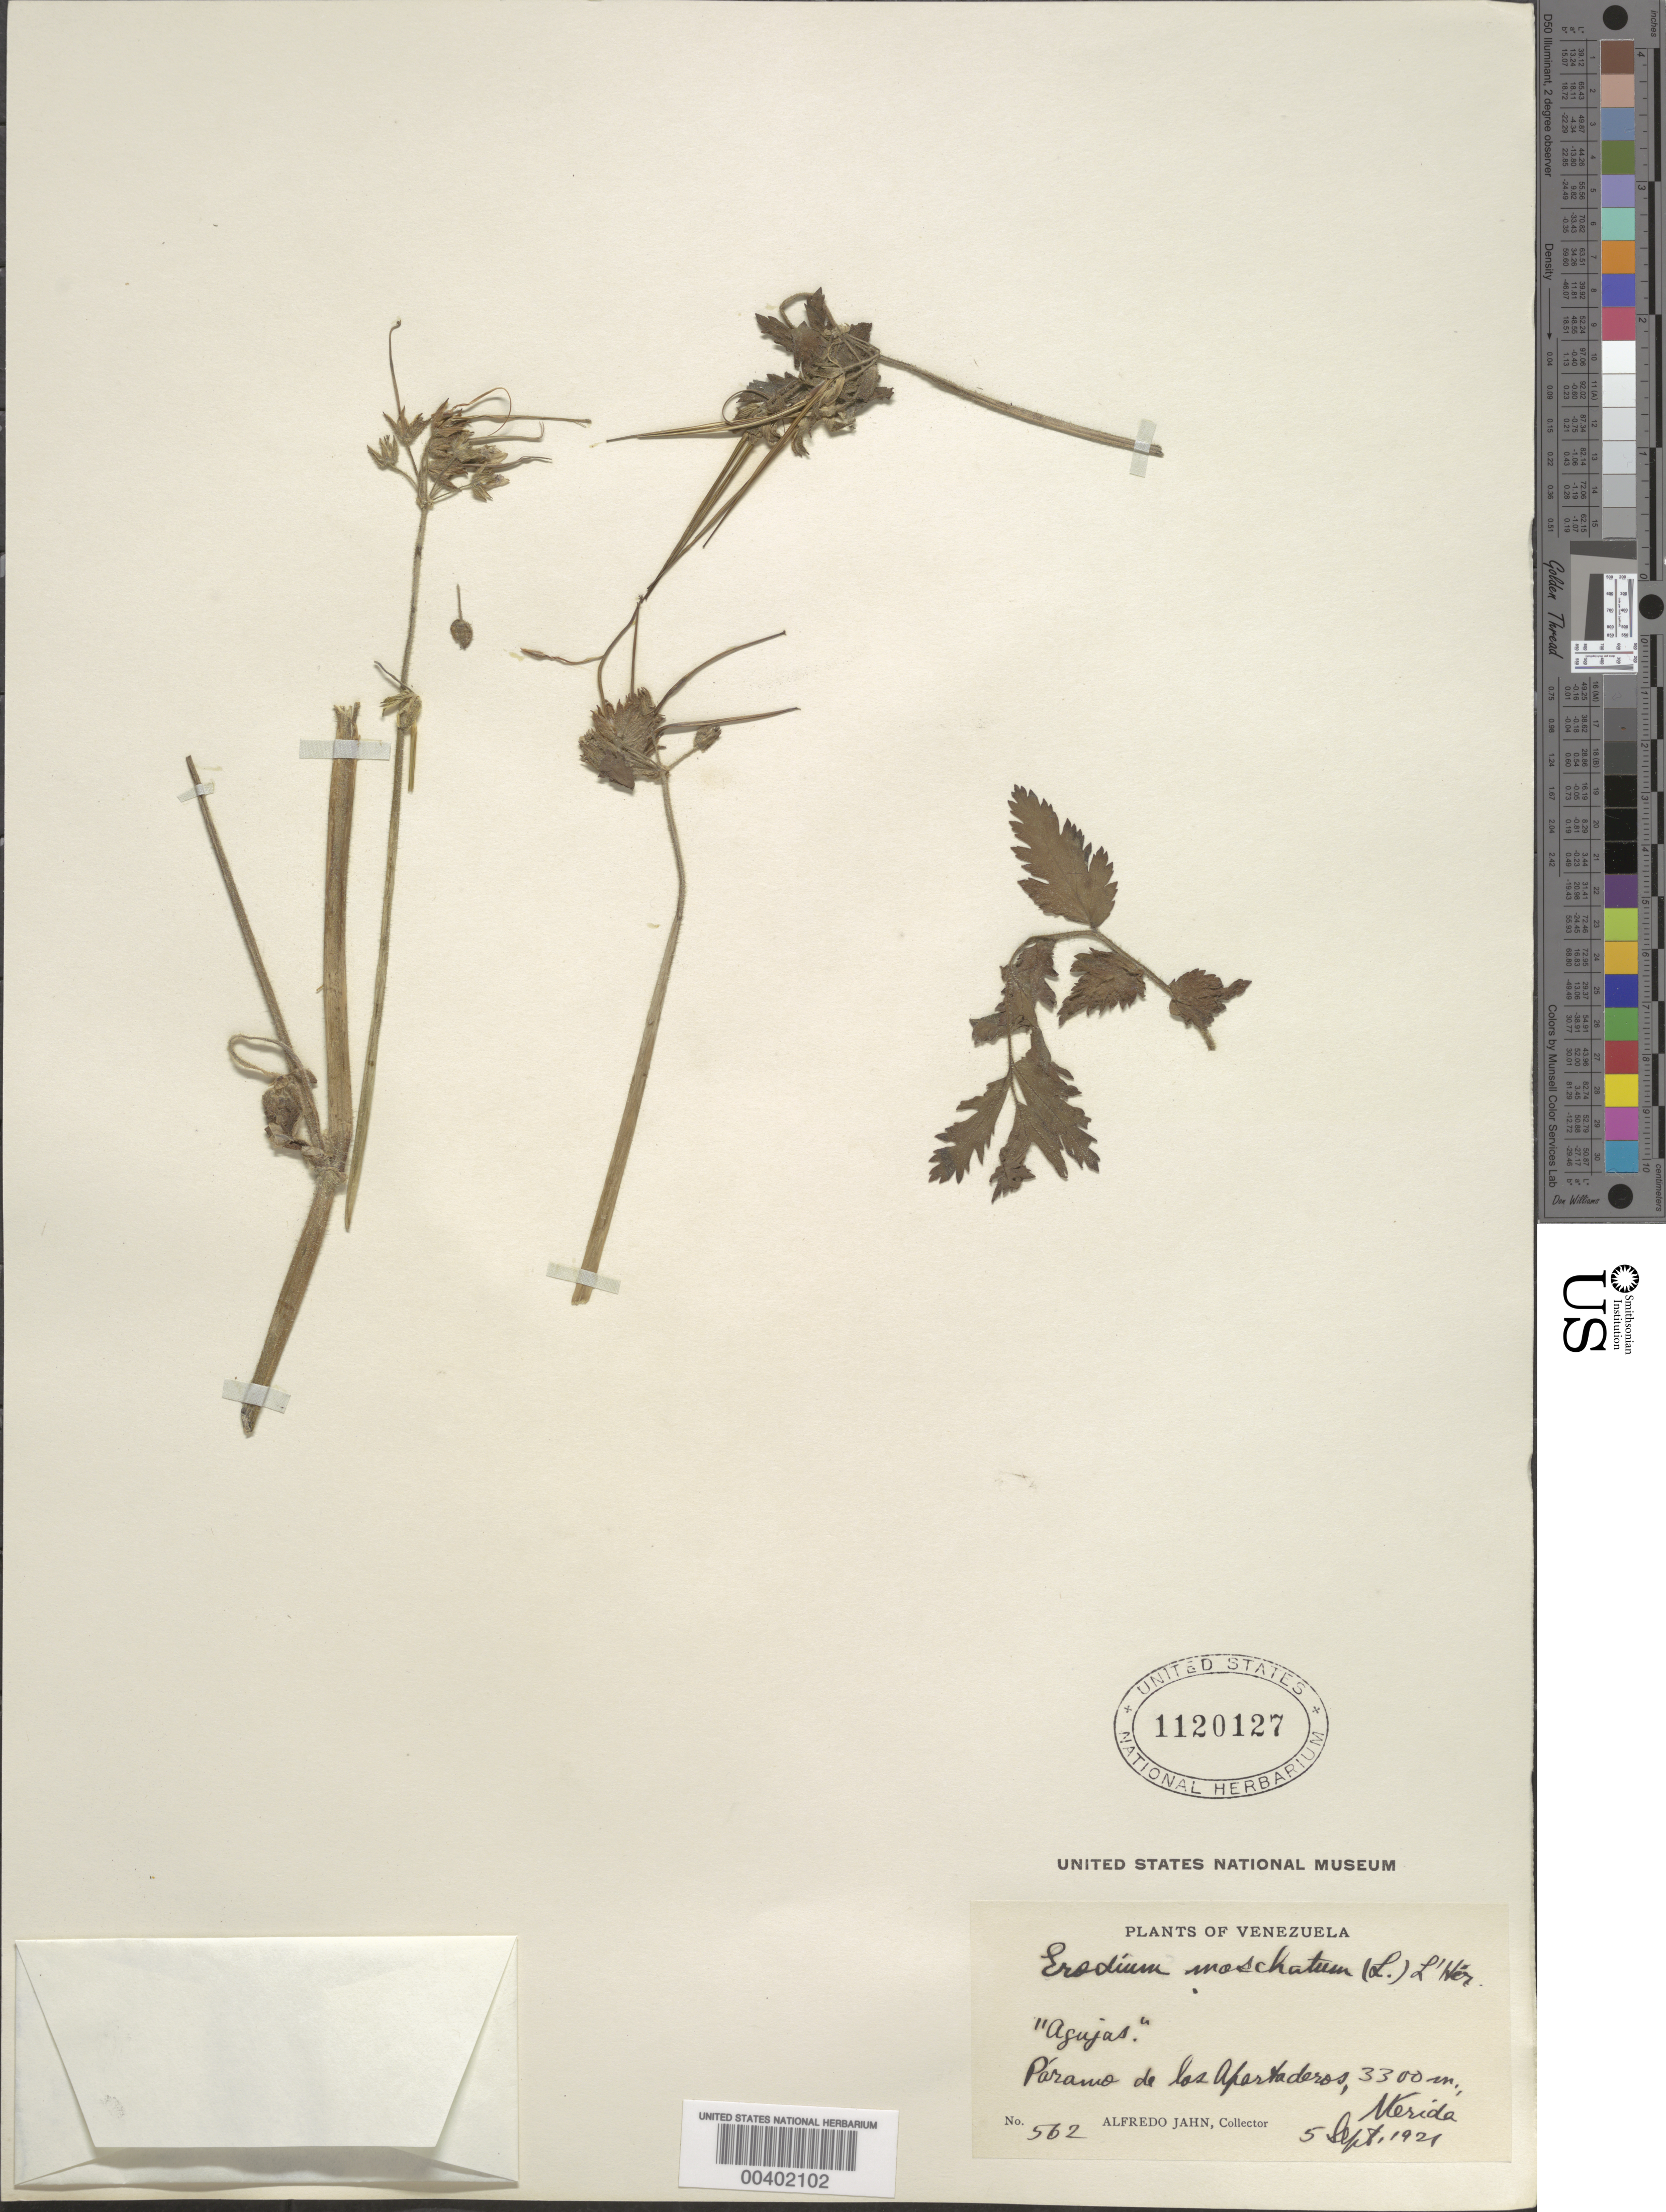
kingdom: Plantae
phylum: Tracheophyta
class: Magnoliopsida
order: Geraniales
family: Geraniaceae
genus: Erodium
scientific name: Erodium moschatum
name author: (L.) L'Hér. ex Aiton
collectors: A. Jahn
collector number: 562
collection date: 1921-09-05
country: Venezuela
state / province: Mérida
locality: Páramo de los Apartaderos.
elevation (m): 3300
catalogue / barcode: US 1120127